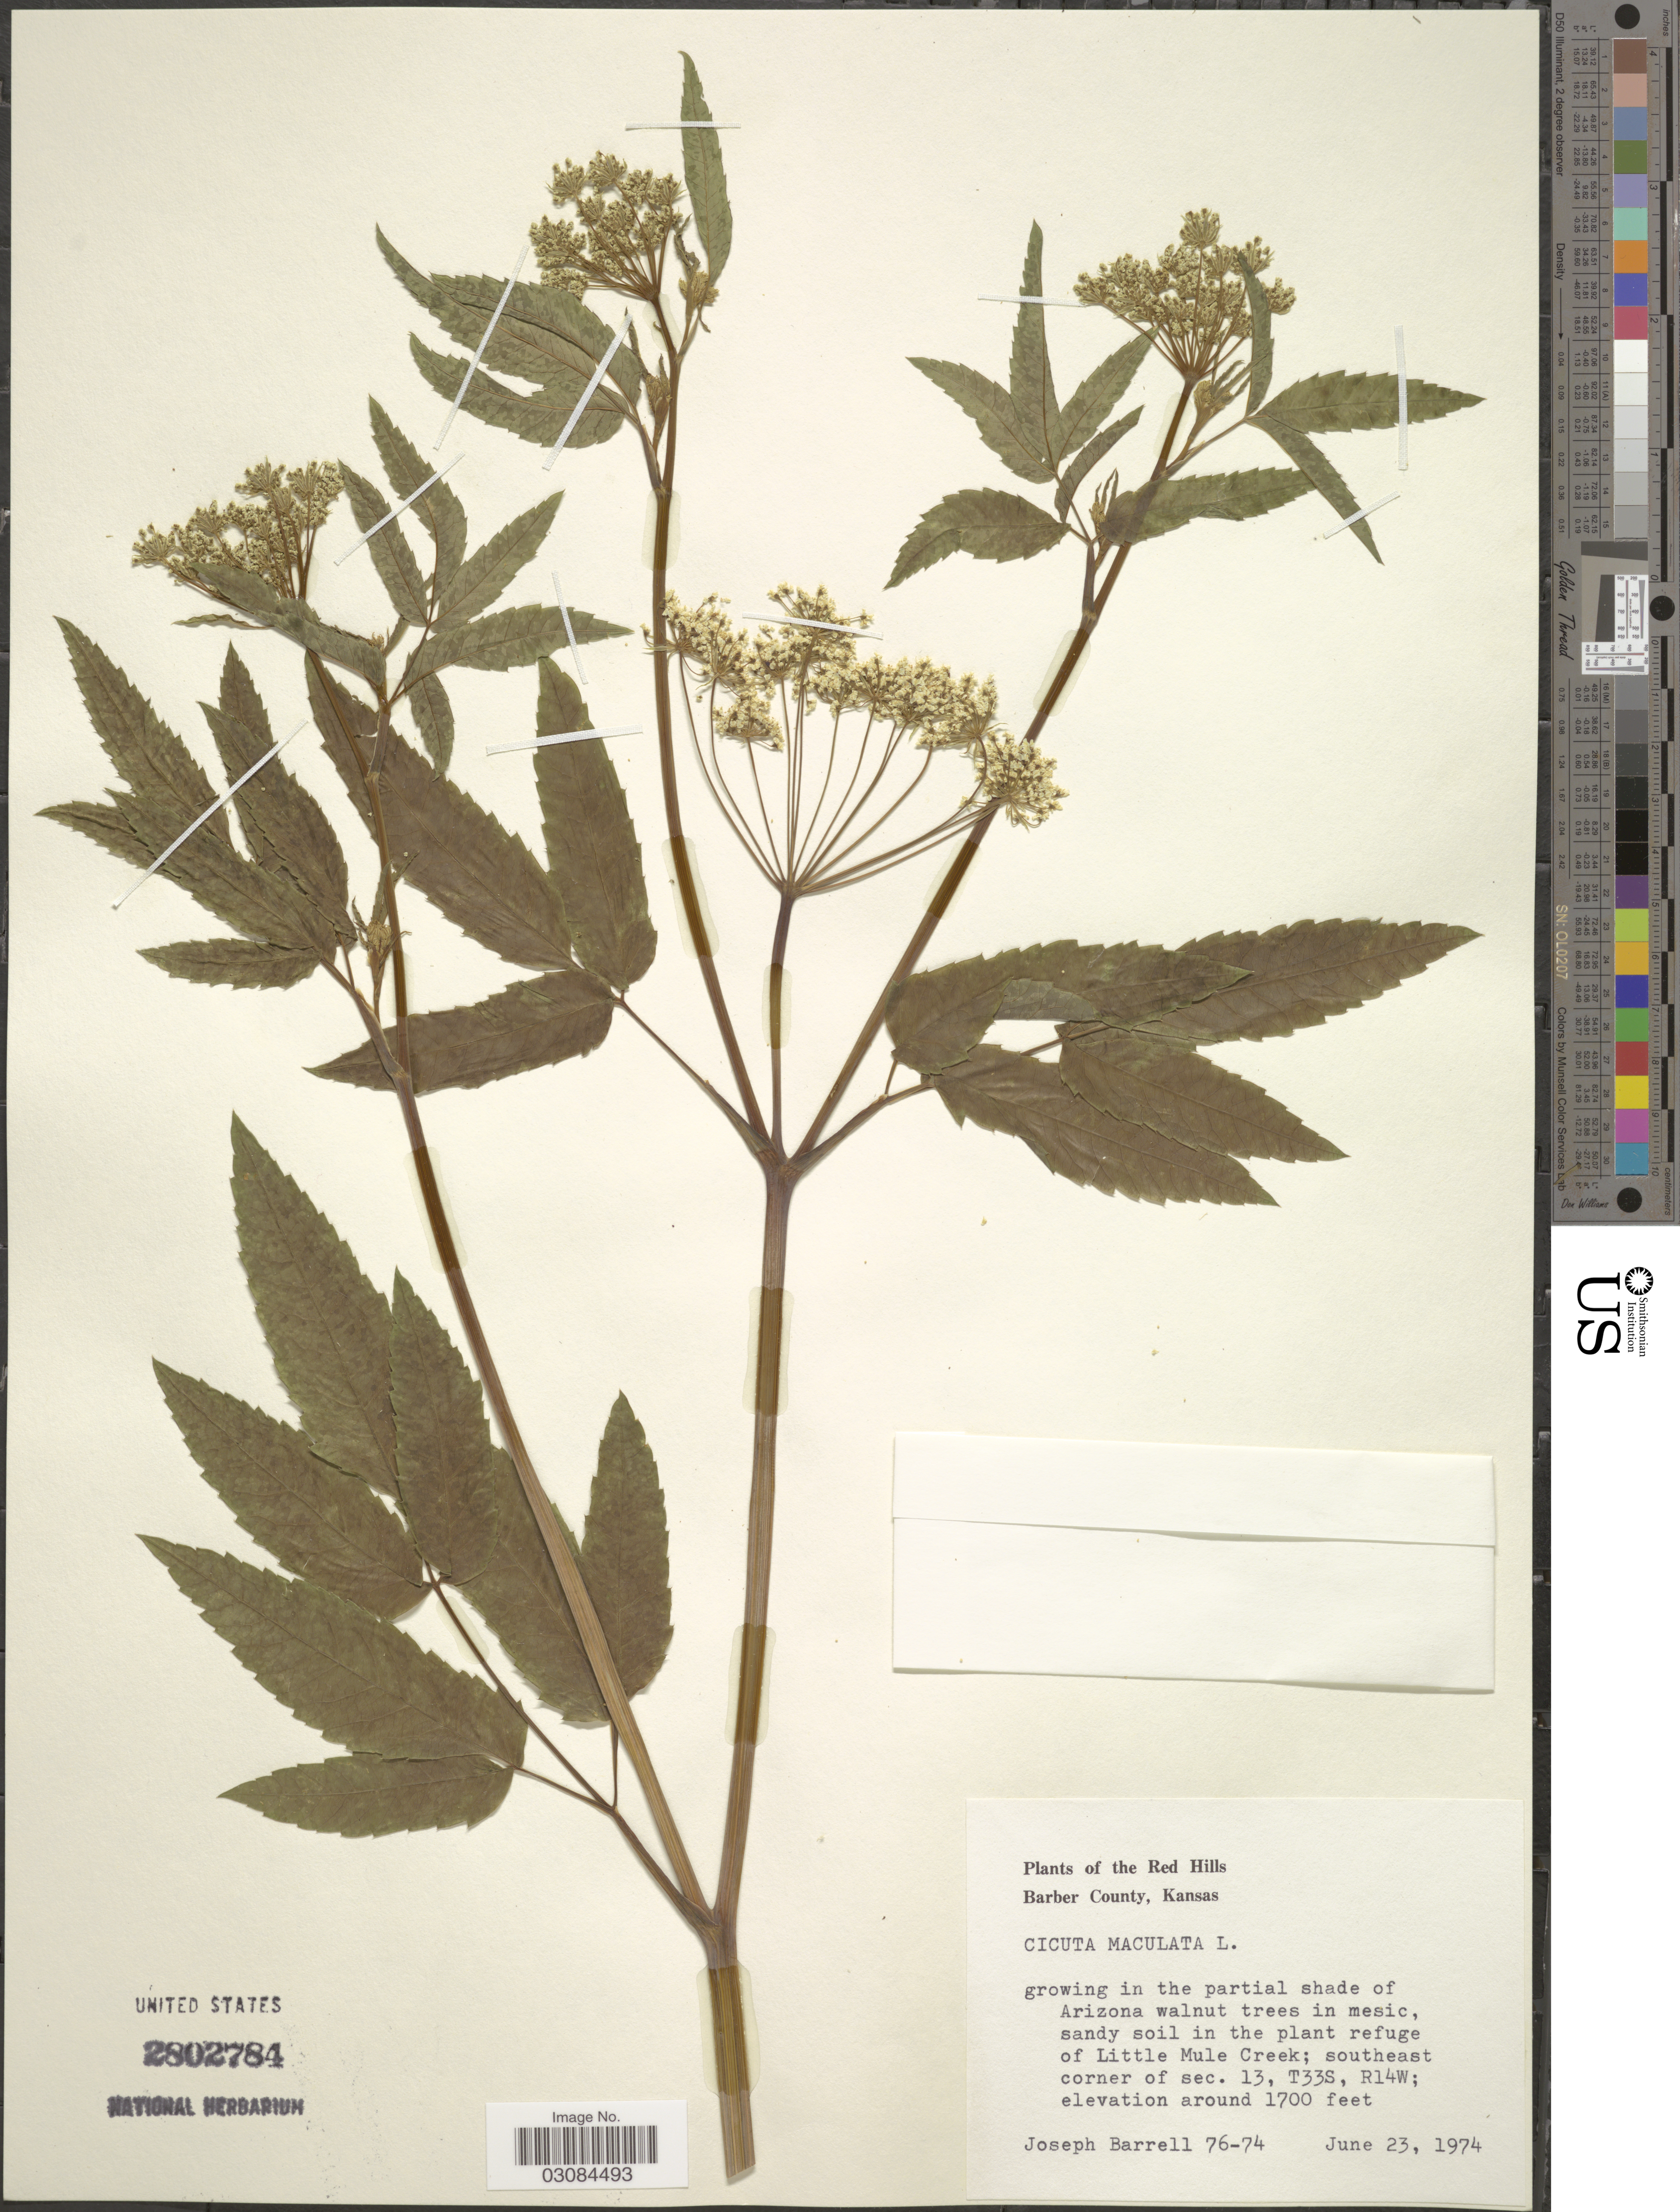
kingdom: Plantae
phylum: Tracheophyta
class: Magnoliopsida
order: Apiales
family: Apiaceae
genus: Cicuta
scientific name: Cicuta maculata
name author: L.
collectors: J. Barrell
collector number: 76-74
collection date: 1974-06-23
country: United States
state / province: Kansas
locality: Red Hills. Barber County. In the plant refuge of Little Mule Creek; southeast corner of sec. 13, T33S, R14W.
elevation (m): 518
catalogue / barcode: US 2802784